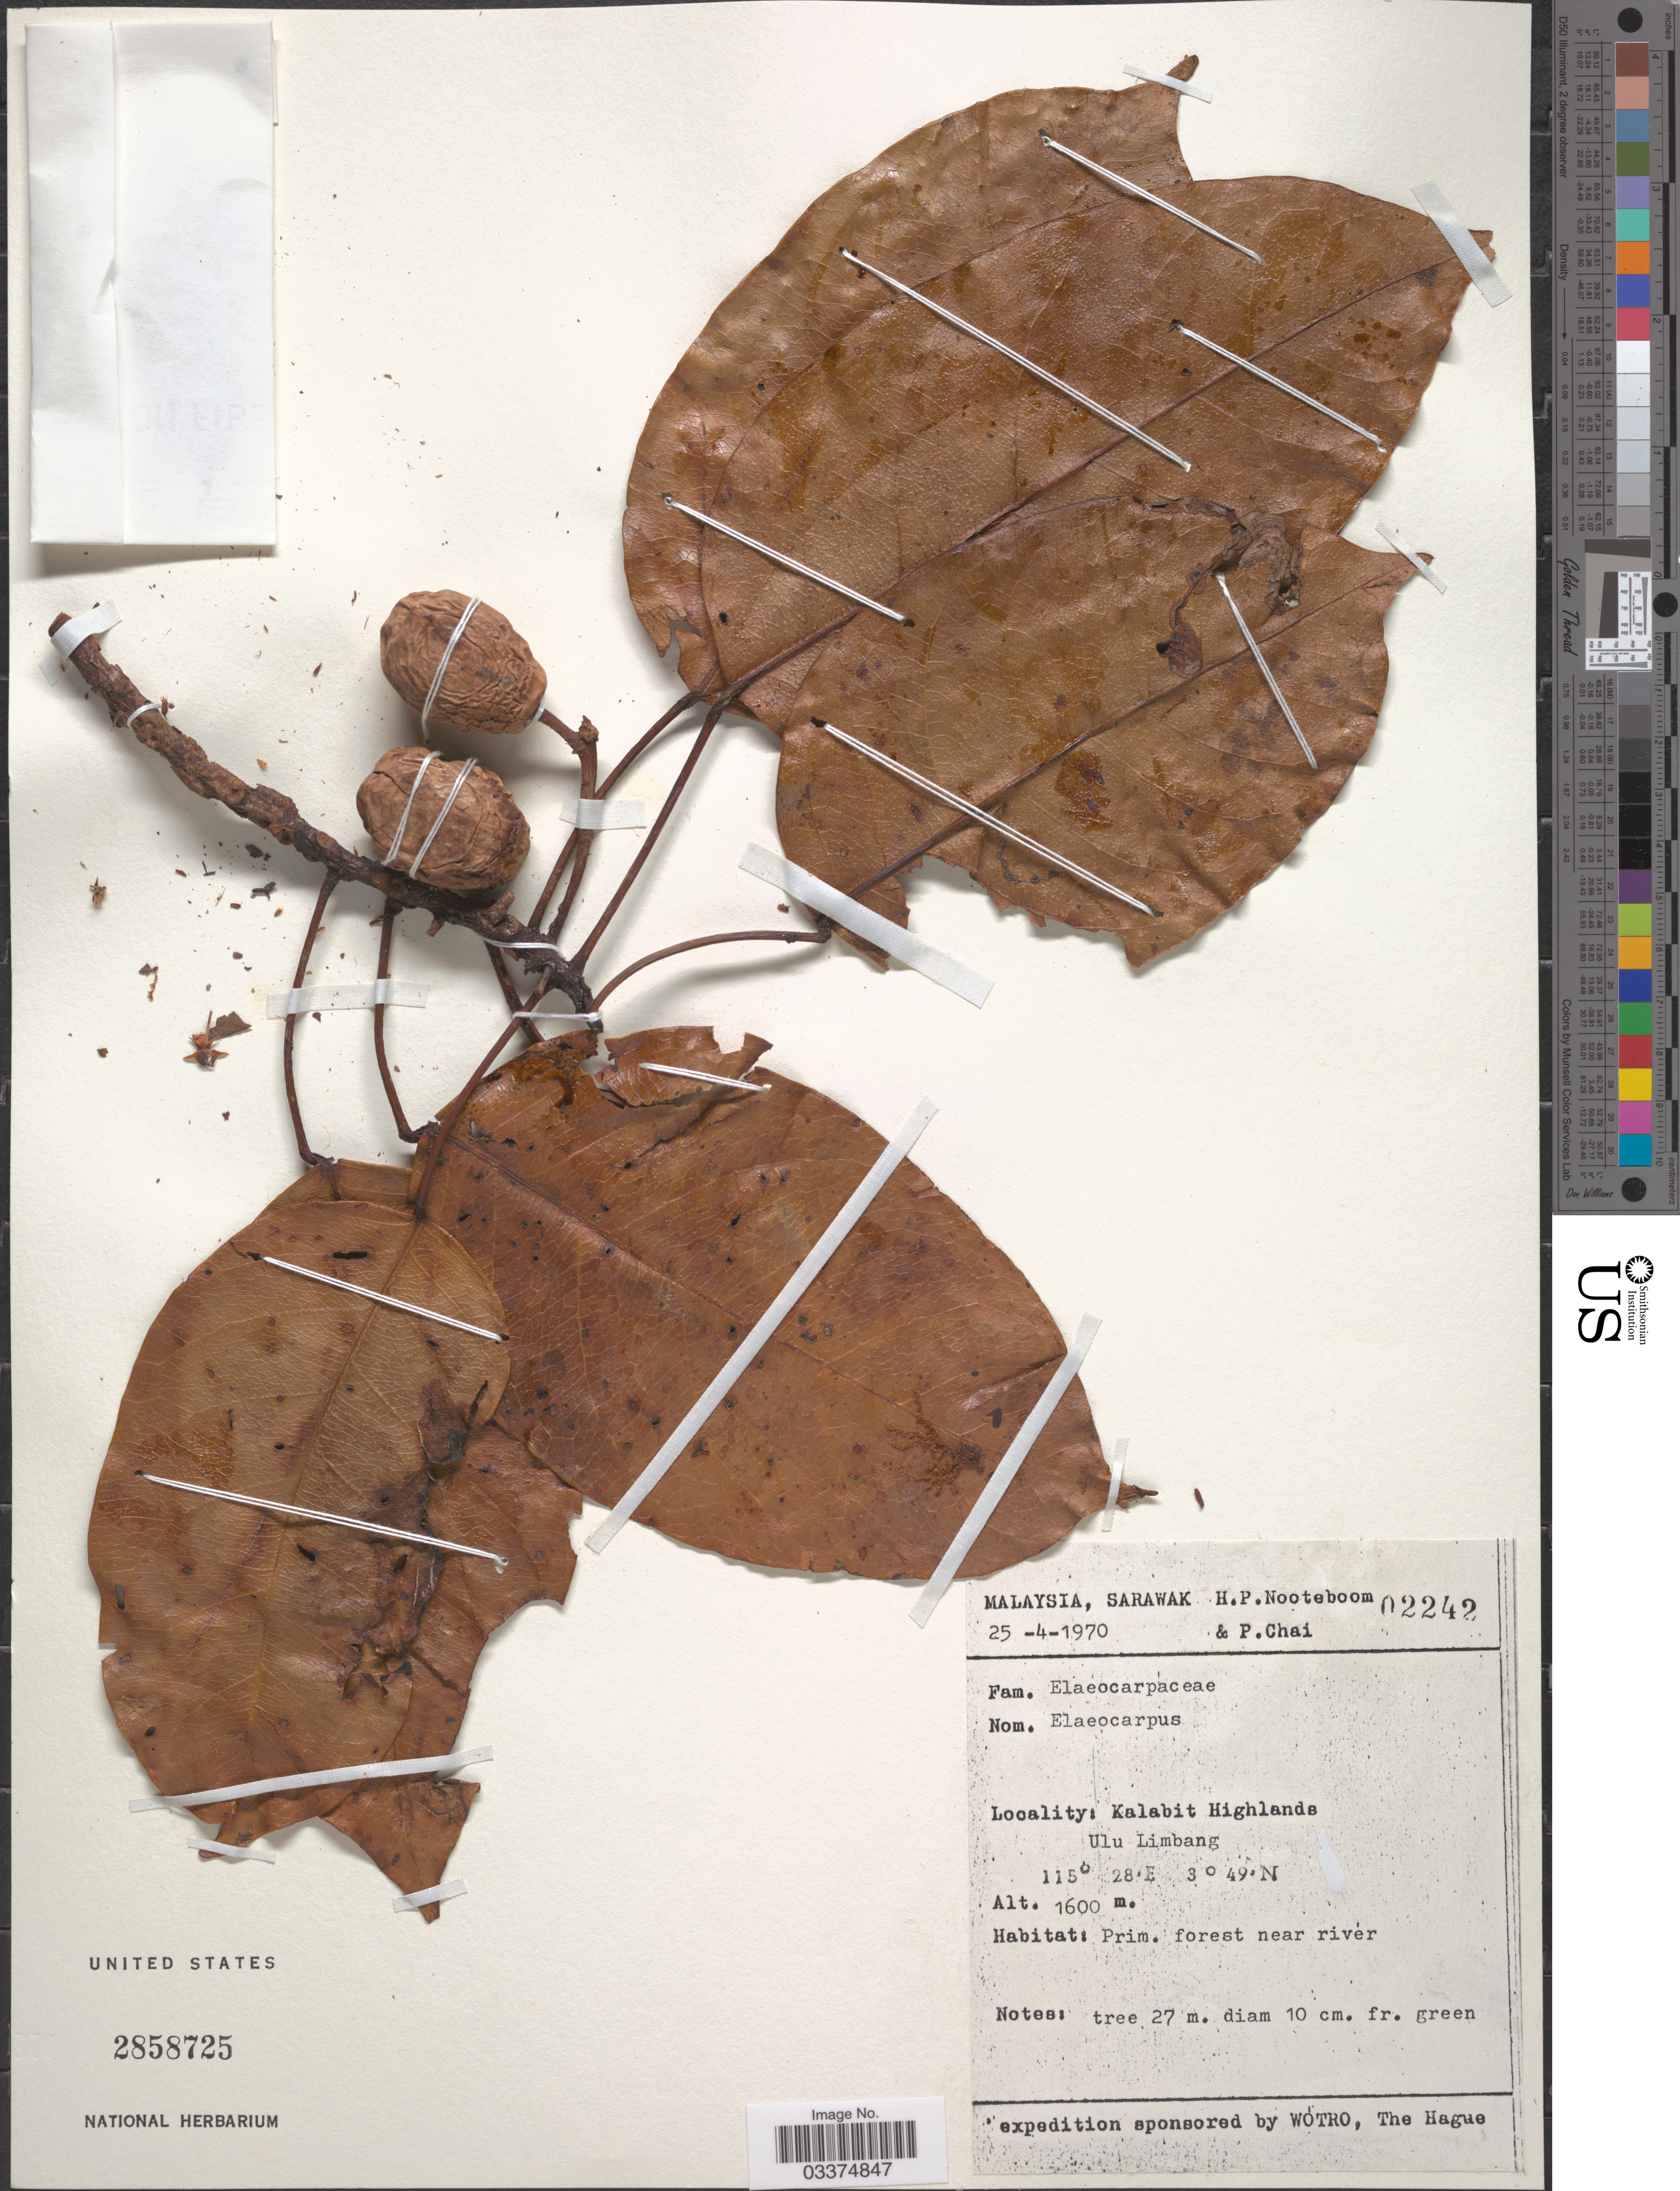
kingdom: Plantae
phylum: Tracheophyta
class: Magnoliopsida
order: Oxalidales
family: Elaeocarpaceae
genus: Elaeocarpus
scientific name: Elaeocarpus sp.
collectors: H. P. Nooteboom & P. Chai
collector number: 02242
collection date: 1970-04-25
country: Malaysia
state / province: Sarawak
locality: Kalabit Highlands. Ulu Limbang.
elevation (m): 1600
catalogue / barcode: US 2858725